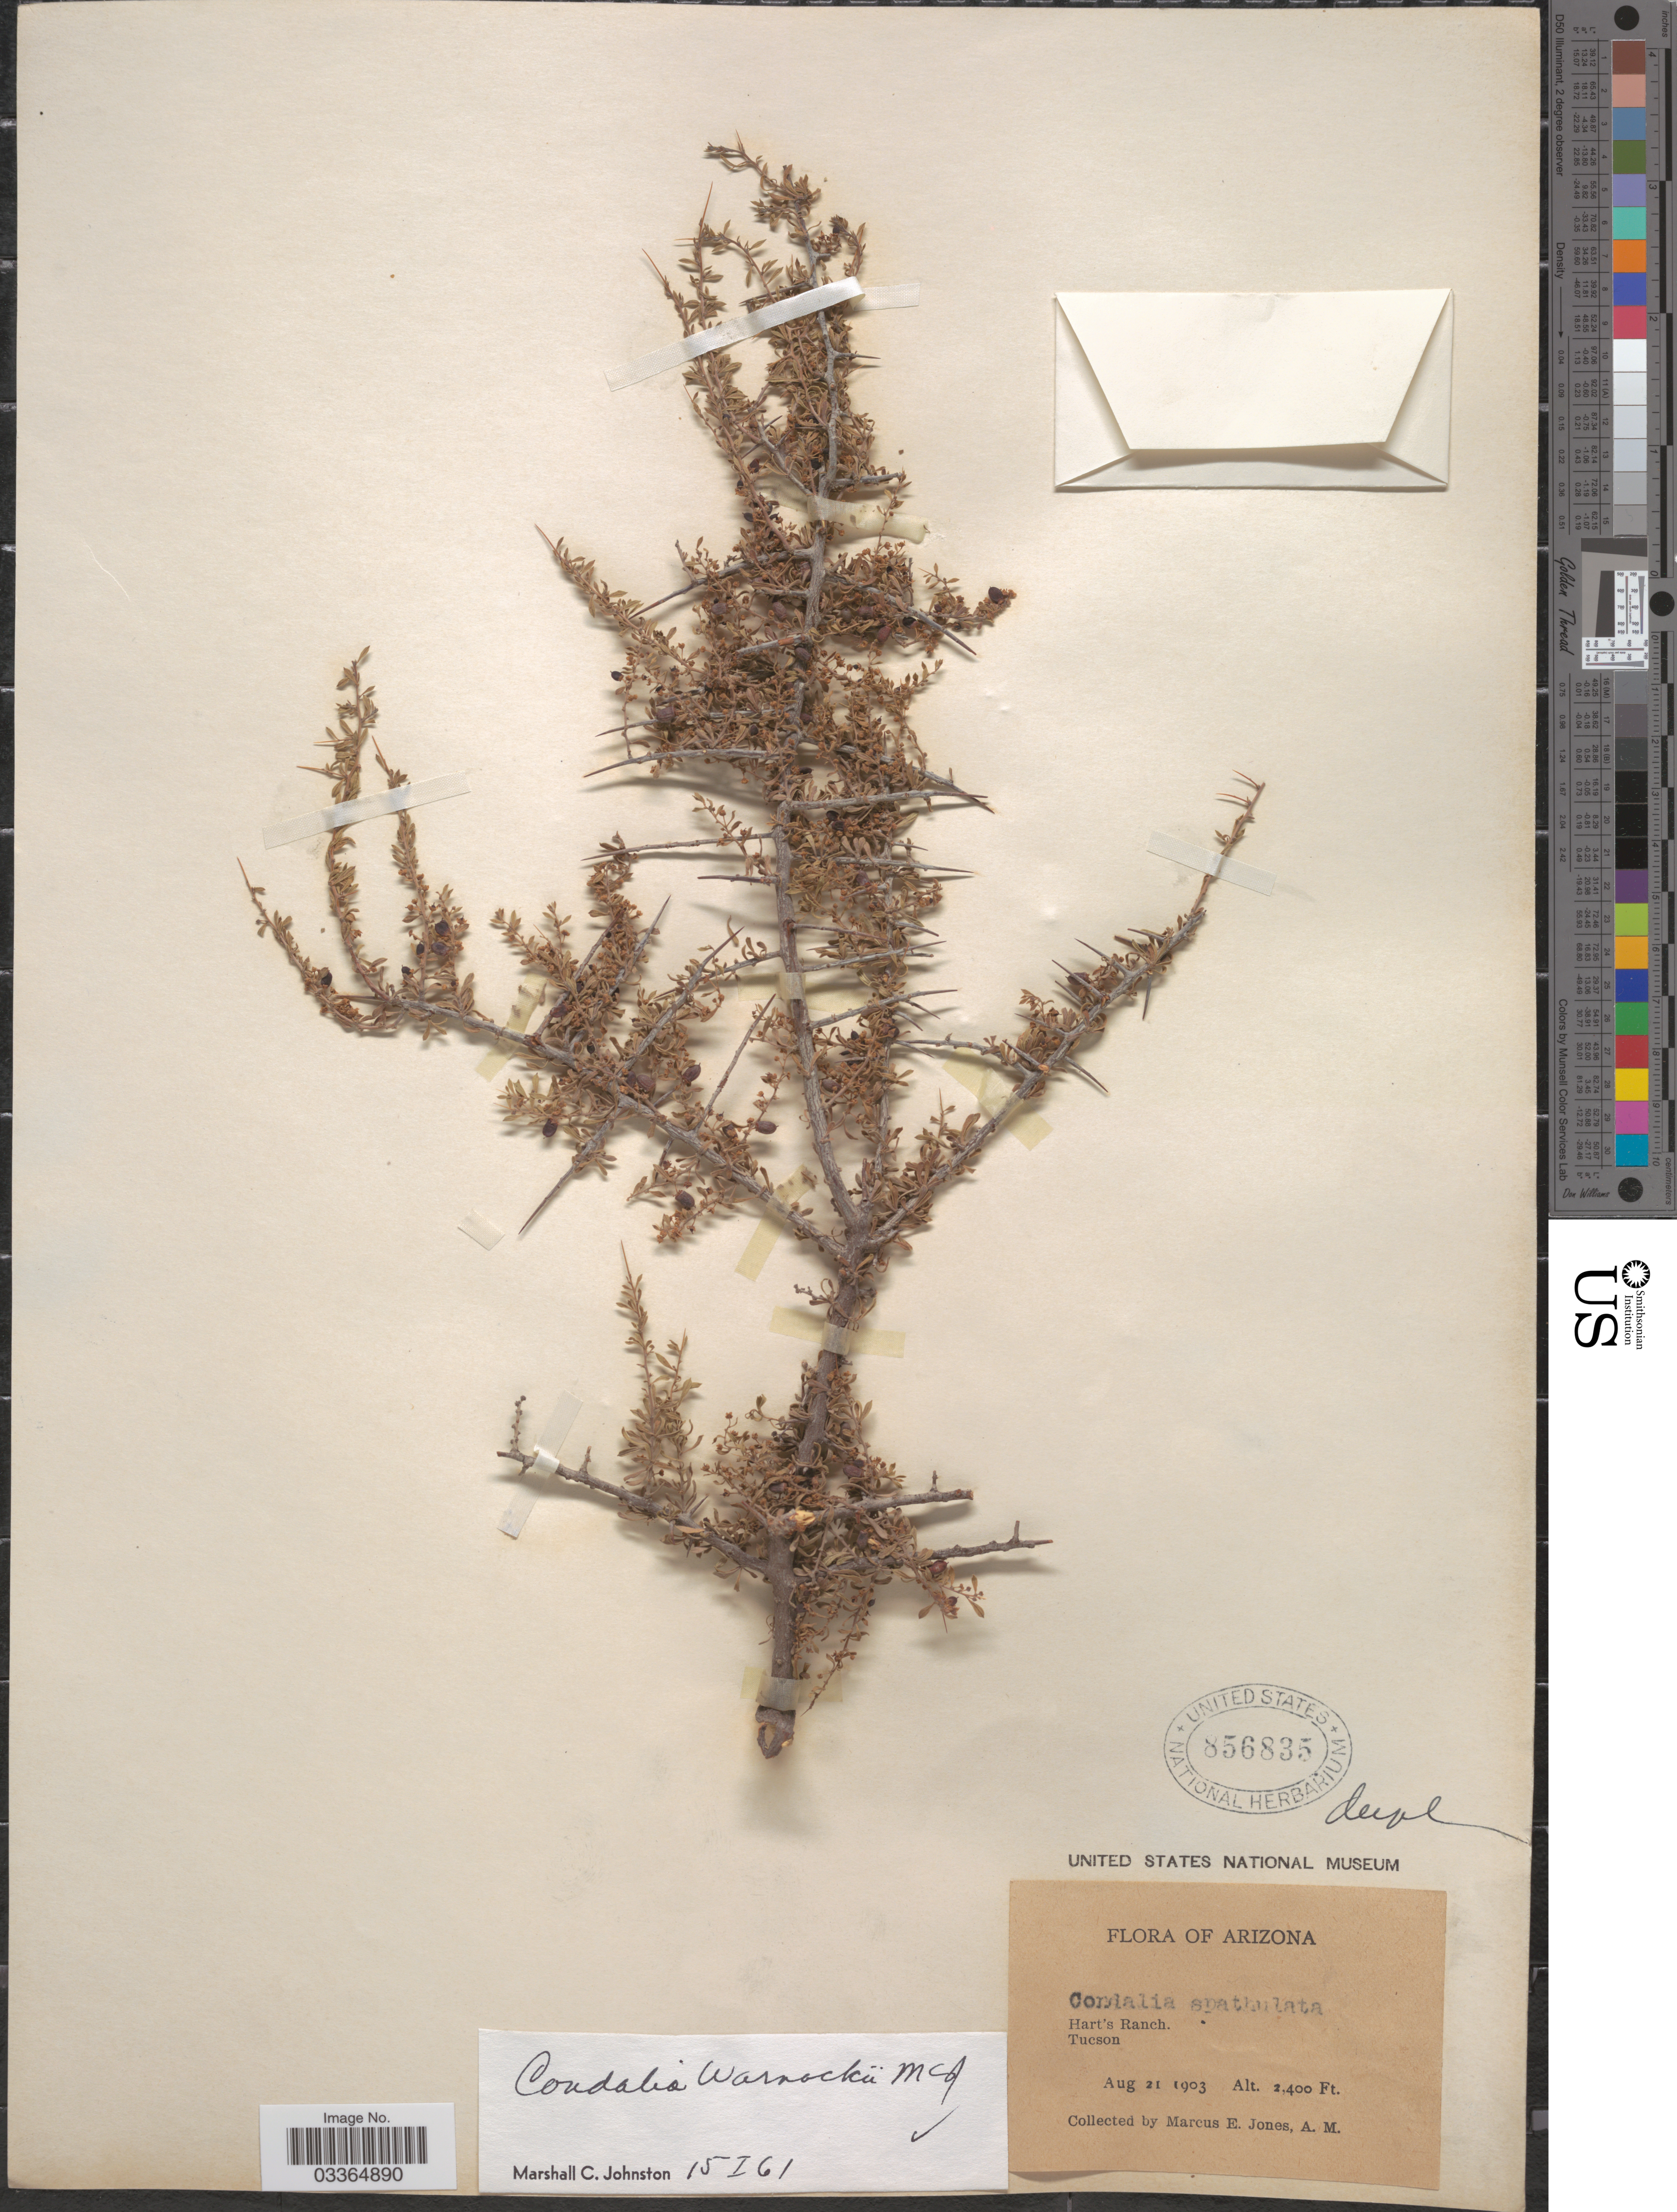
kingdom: Plantae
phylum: Tracheophyta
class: Magnoliopsida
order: Rosales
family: Rhamnaceae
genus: Condalia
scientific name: Condalia warnockii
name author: M.C. Johnst.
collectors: M. E. Jones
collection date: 1903-08-21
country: United States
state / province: Arizona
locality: Hart's Ranch. Tucson.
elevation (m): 732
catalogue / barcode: US 856835